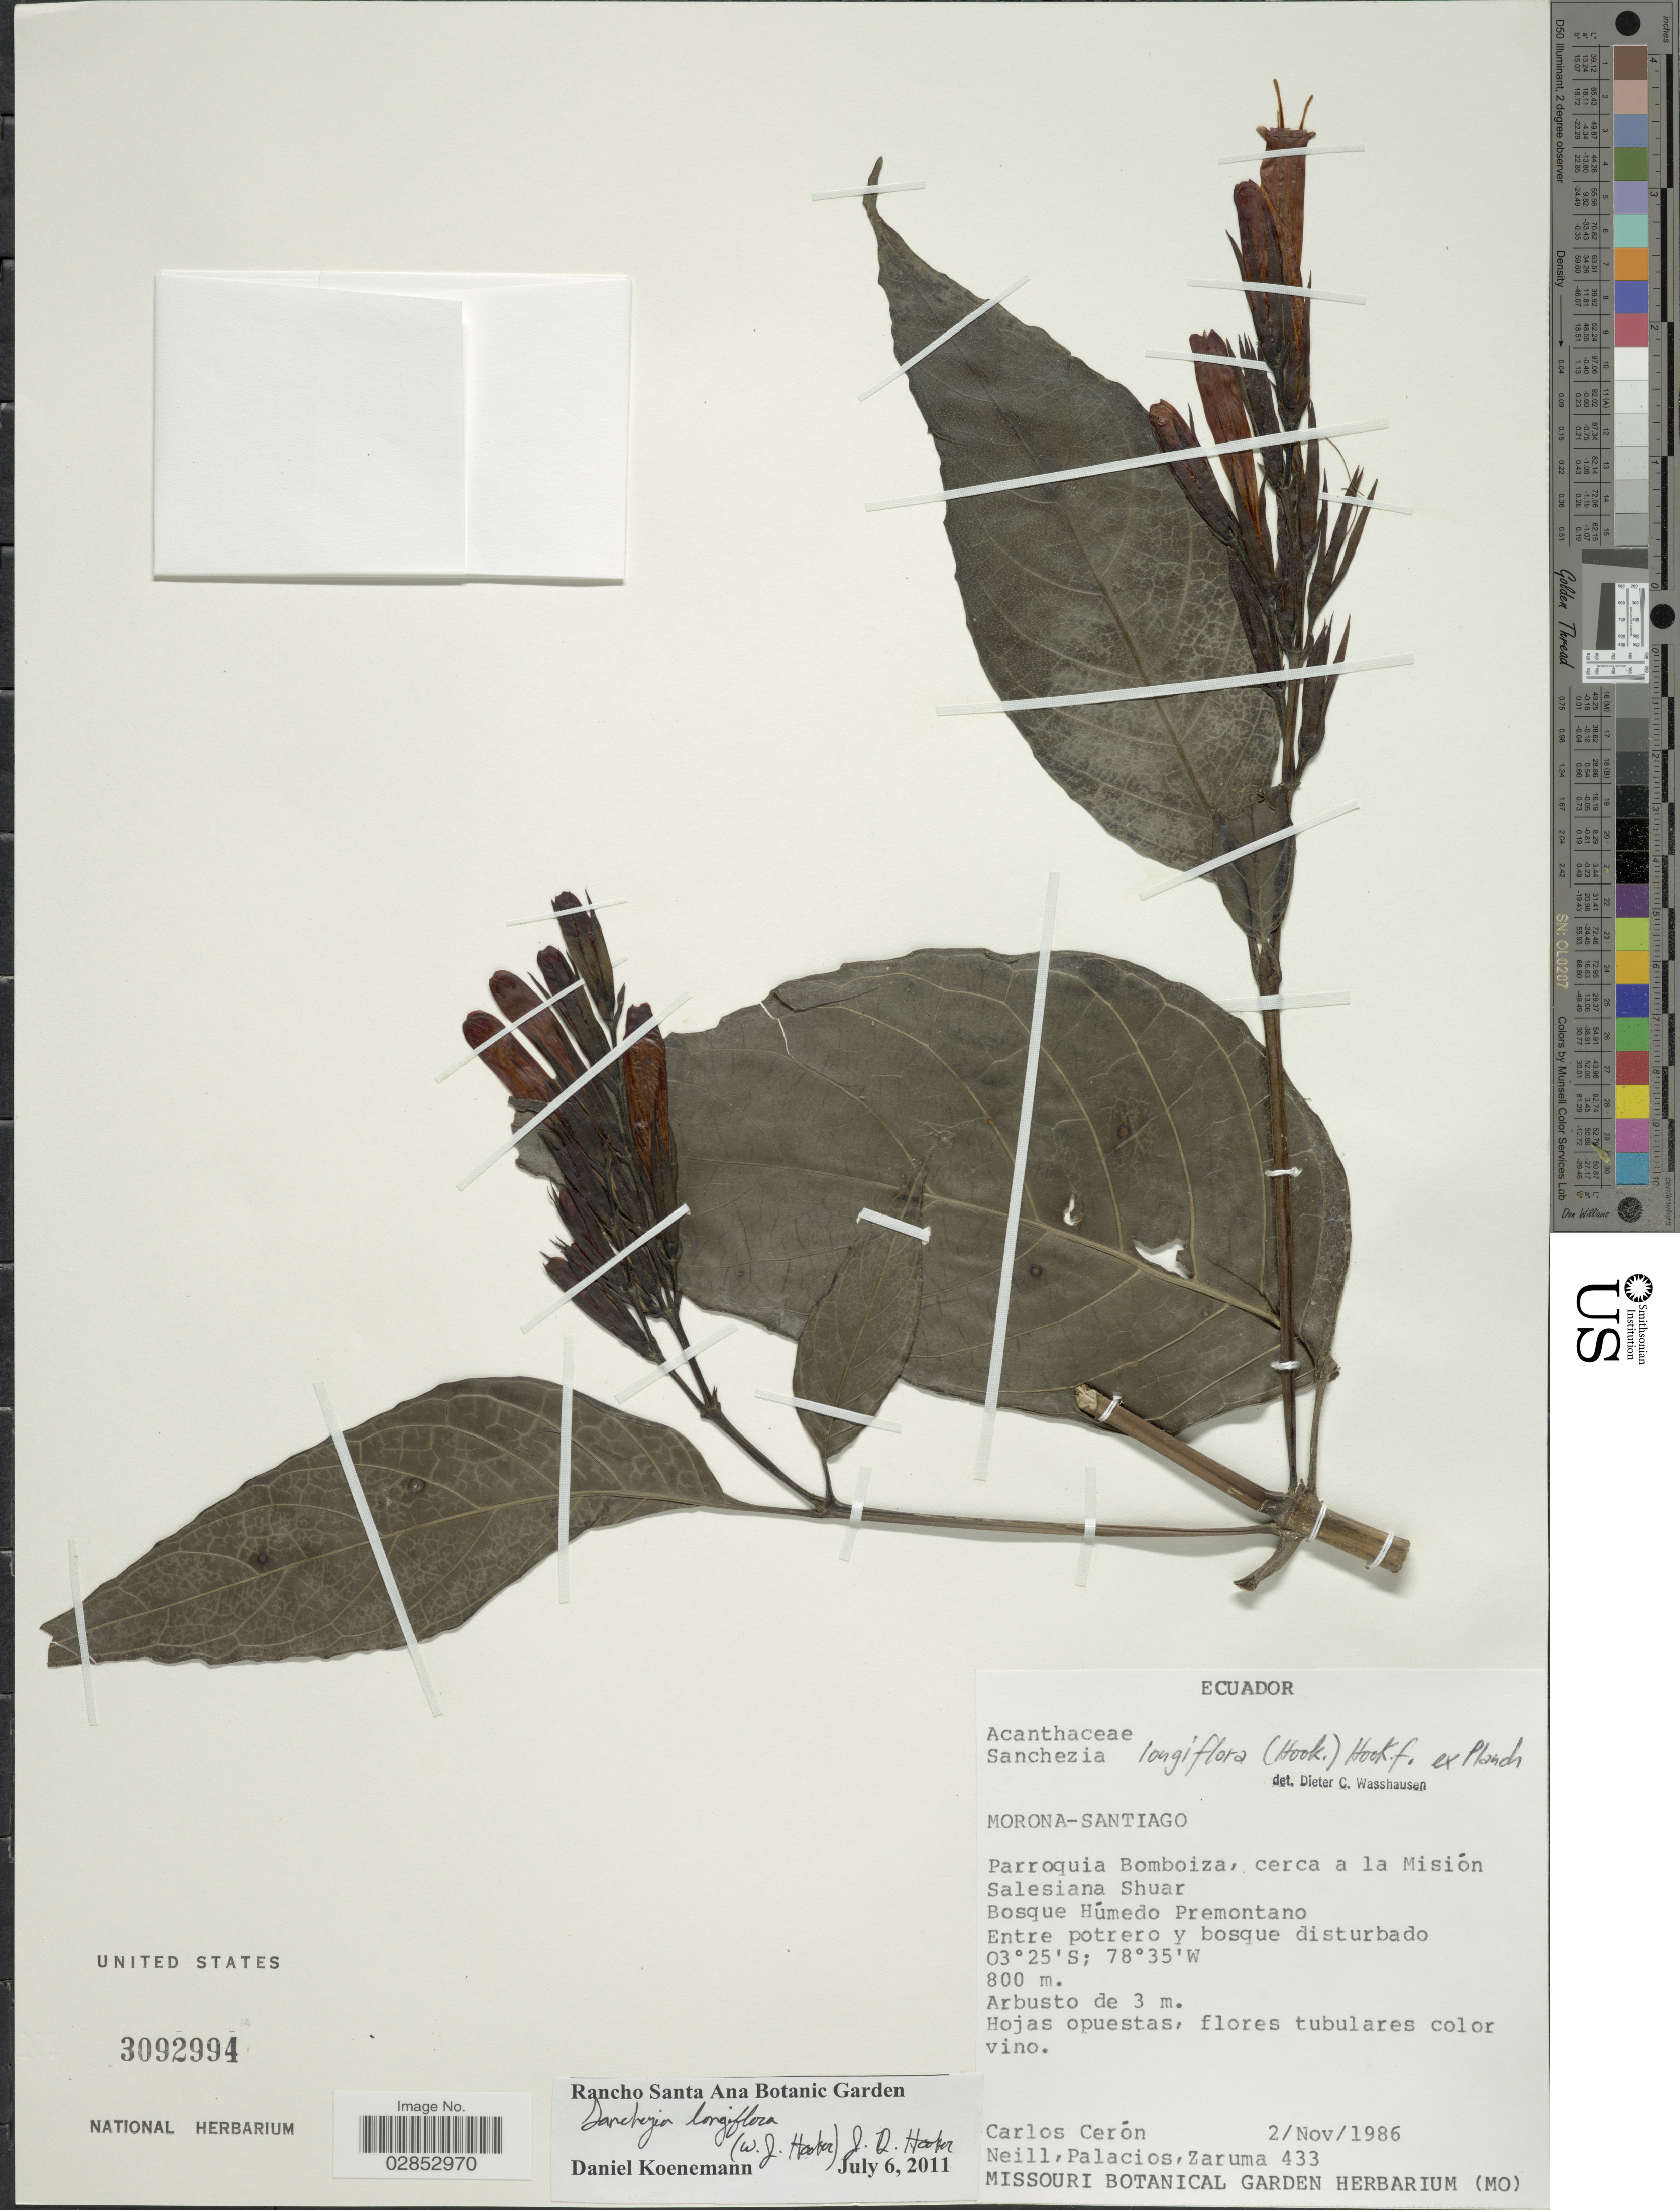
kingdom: Plantae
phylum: Tracheophyta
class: Magnoliopsida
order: Lamiales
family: Acanthaceae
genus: Sanchezia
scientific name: Sanchezia longiflora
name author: (Hook. f.) Hook. f. ex Planch.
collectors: C. E. Cerón M., Neill, Palacios, -- & -. Zaruma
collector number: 433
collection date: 1986-11-02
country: Ecuador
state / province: Morona-Santiago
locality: Parraquia Bomboiza, cerca a la Misión Salesiana Shuar.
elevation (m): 800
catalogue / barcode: US 3092994